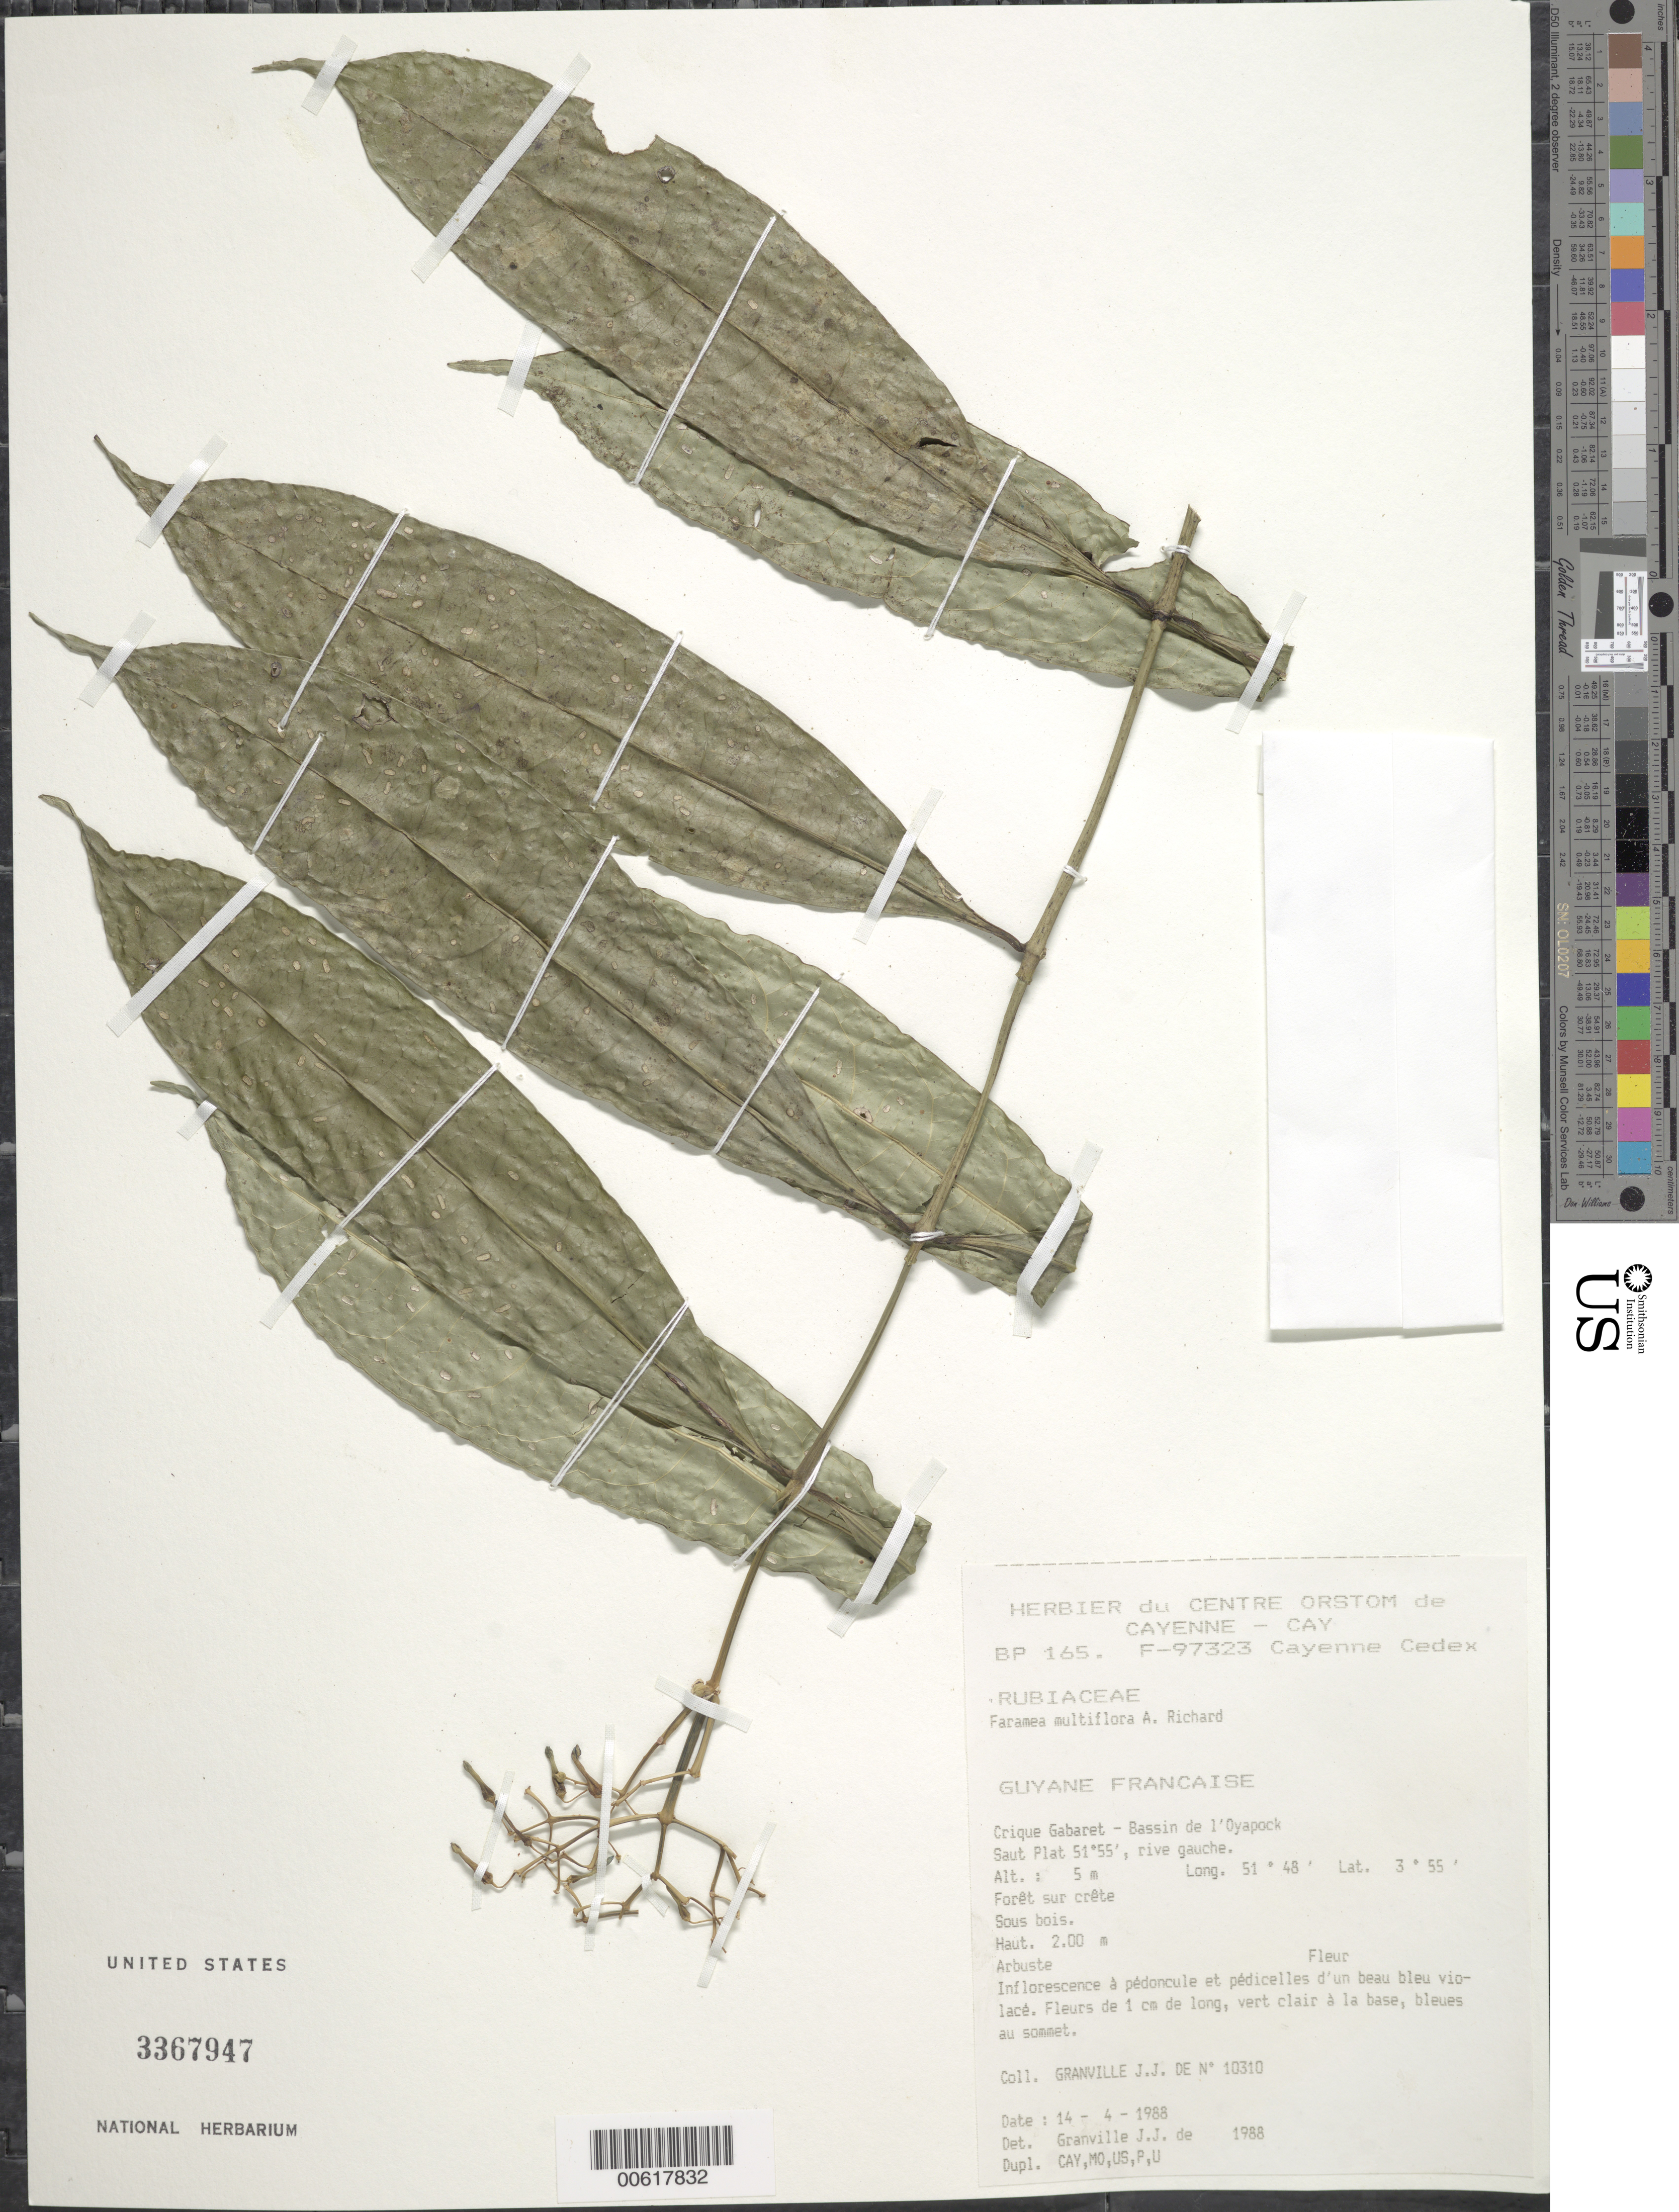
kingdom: Plantae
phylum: Tracheophyta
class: Magnoliopsida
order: Gentianales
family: Rubiaceae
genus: Faramea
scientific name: Faramea multiflora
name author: A. Rich. ex DC.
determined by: Granville, J. J. de, (CAY), Institut de Recherche pour le Developpement (IRD) (FRENCH GUIANA)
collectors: J.-J. de Granville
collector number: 10310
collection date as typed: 14-Apr-88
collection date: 1988-04-14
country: French Guiana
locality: Crique Gabaret, Bassin de l'Oyapock, Saut Plat 51º55', rive gauche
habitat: Foret sur crete. Sous bois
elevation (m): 5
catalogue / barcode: US 3367947